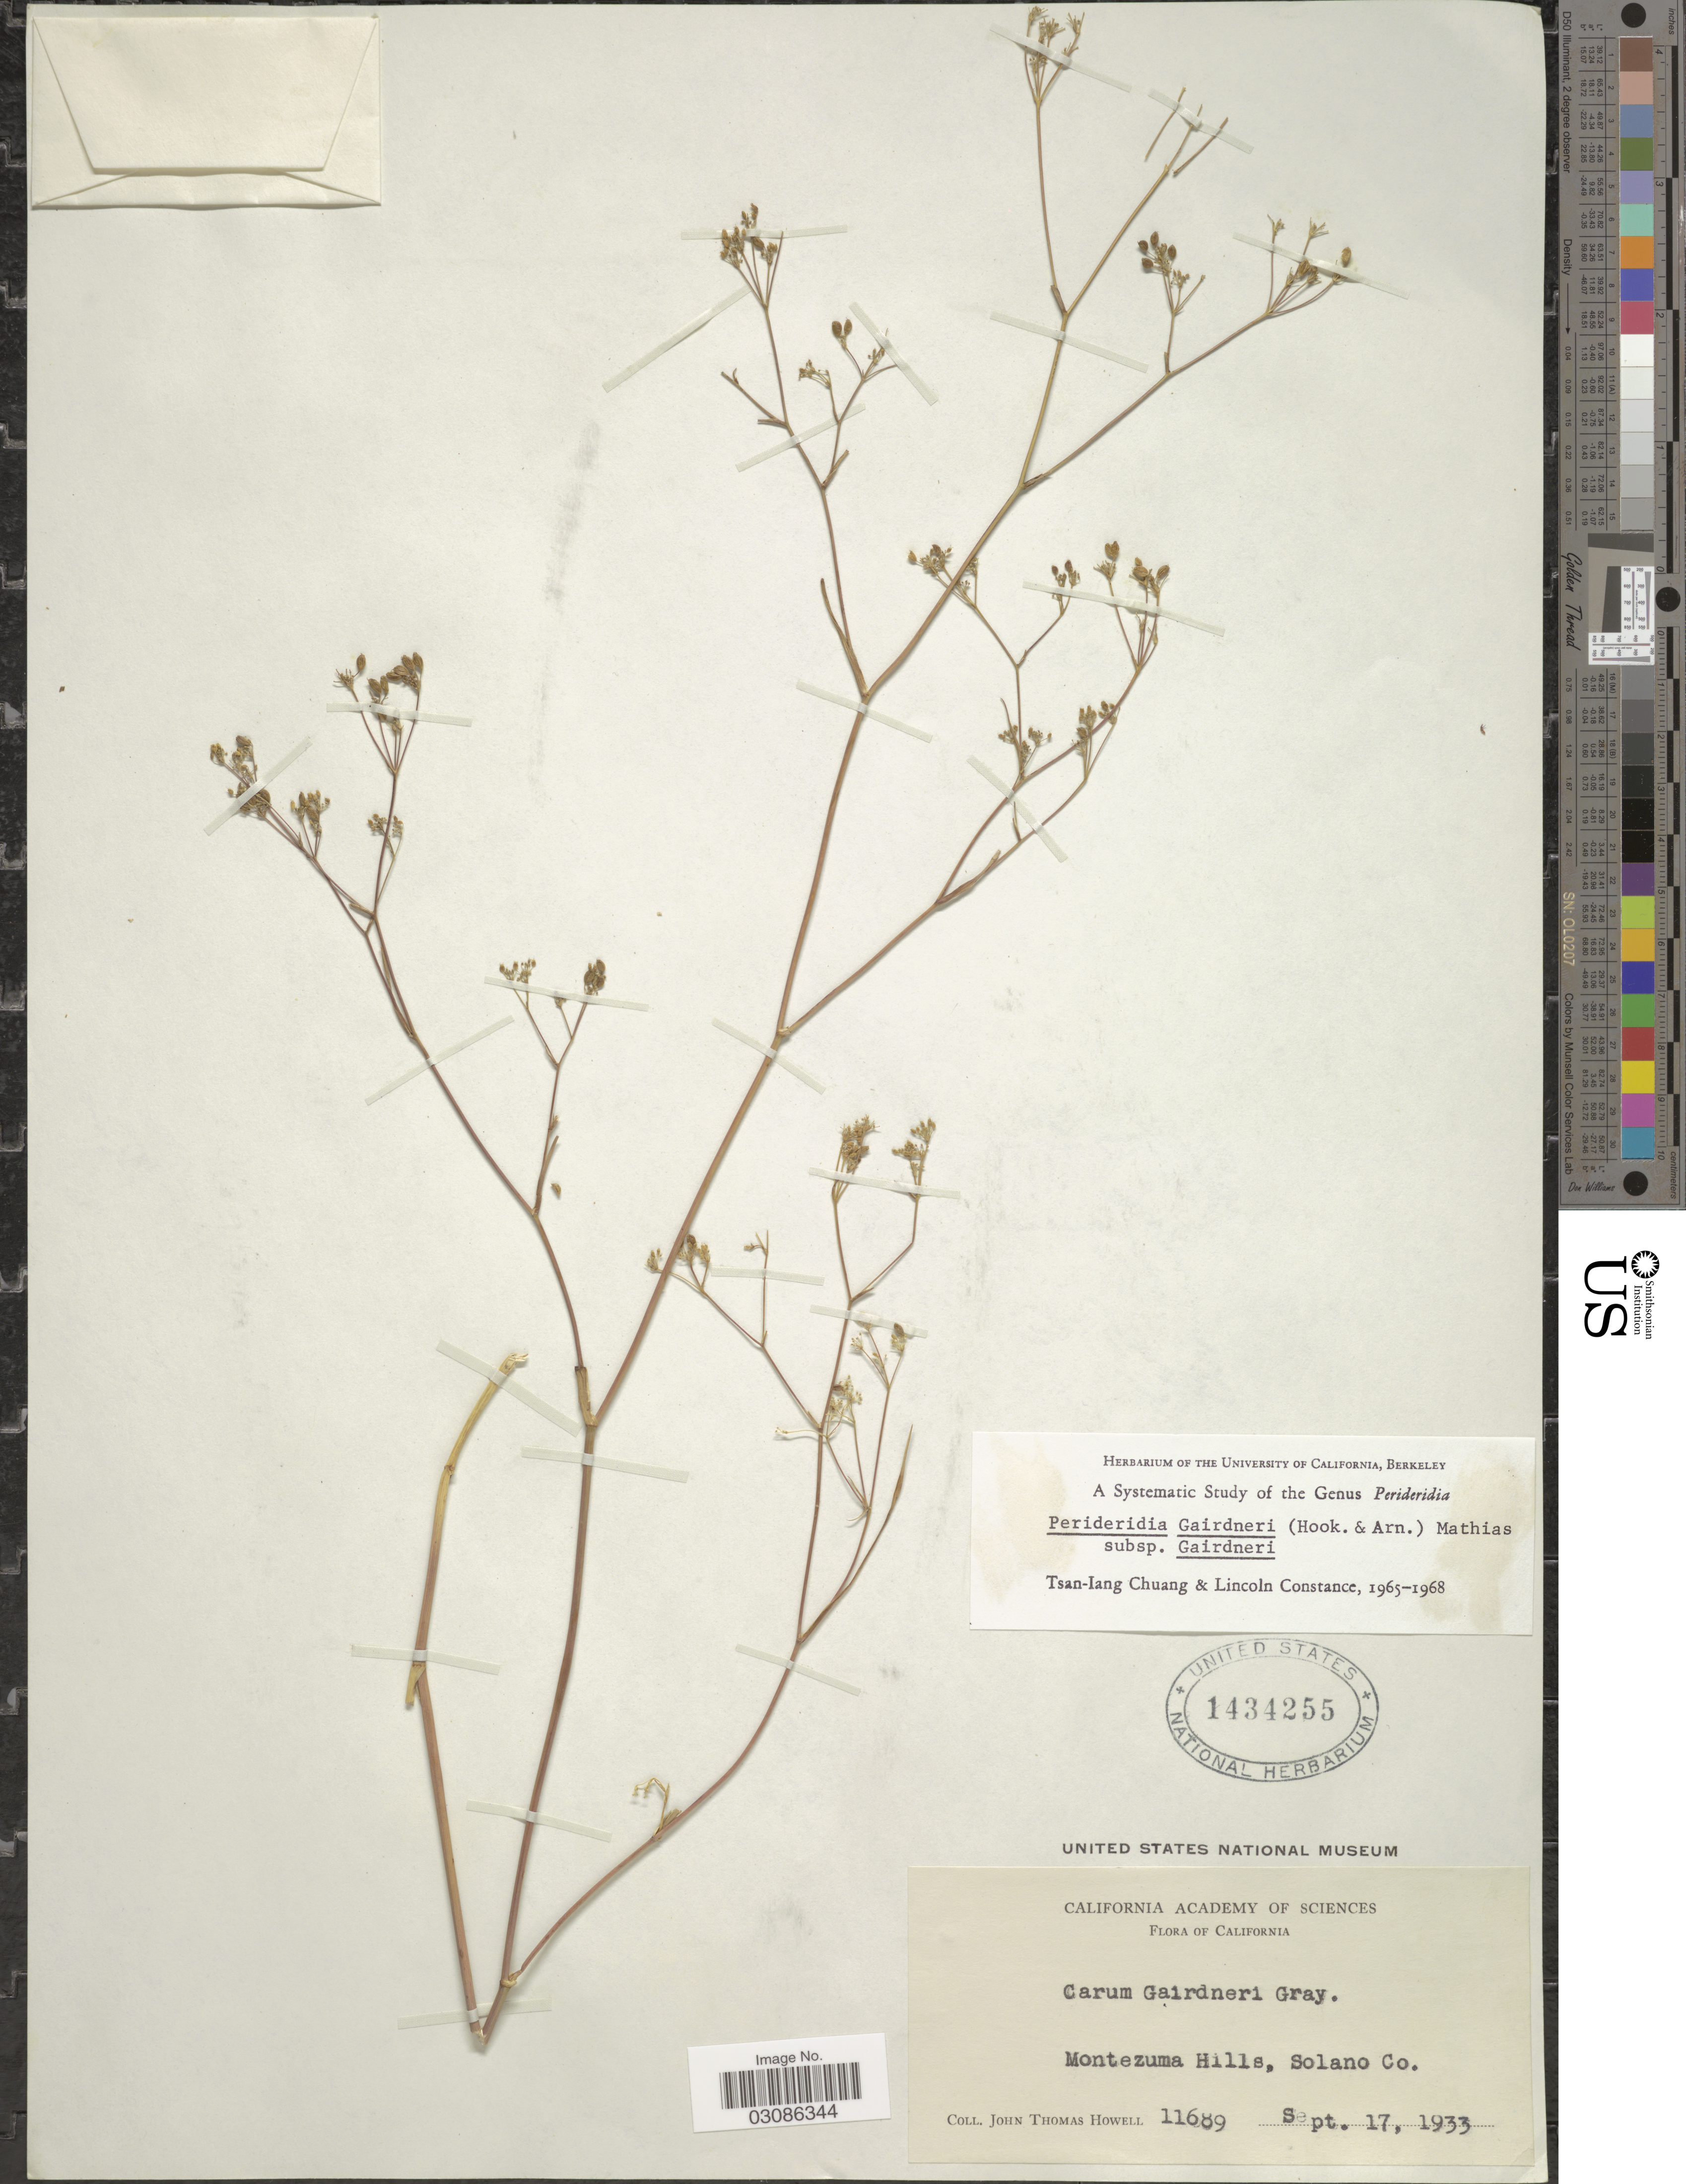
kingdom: Plantae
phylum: Tracheophyta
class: Magnoliopsida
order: Apiales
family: Apiaceae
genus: Perideridia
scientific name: Perideridia gairdneri subsp. gairdneri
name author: (Hook. & Arn.) Mathias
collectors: J. T. Howell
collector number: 11689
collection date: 1933-09-17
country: United States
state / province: California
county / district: Solano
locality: Montezuma Hills, Solano Co.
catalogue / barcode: US 1434255